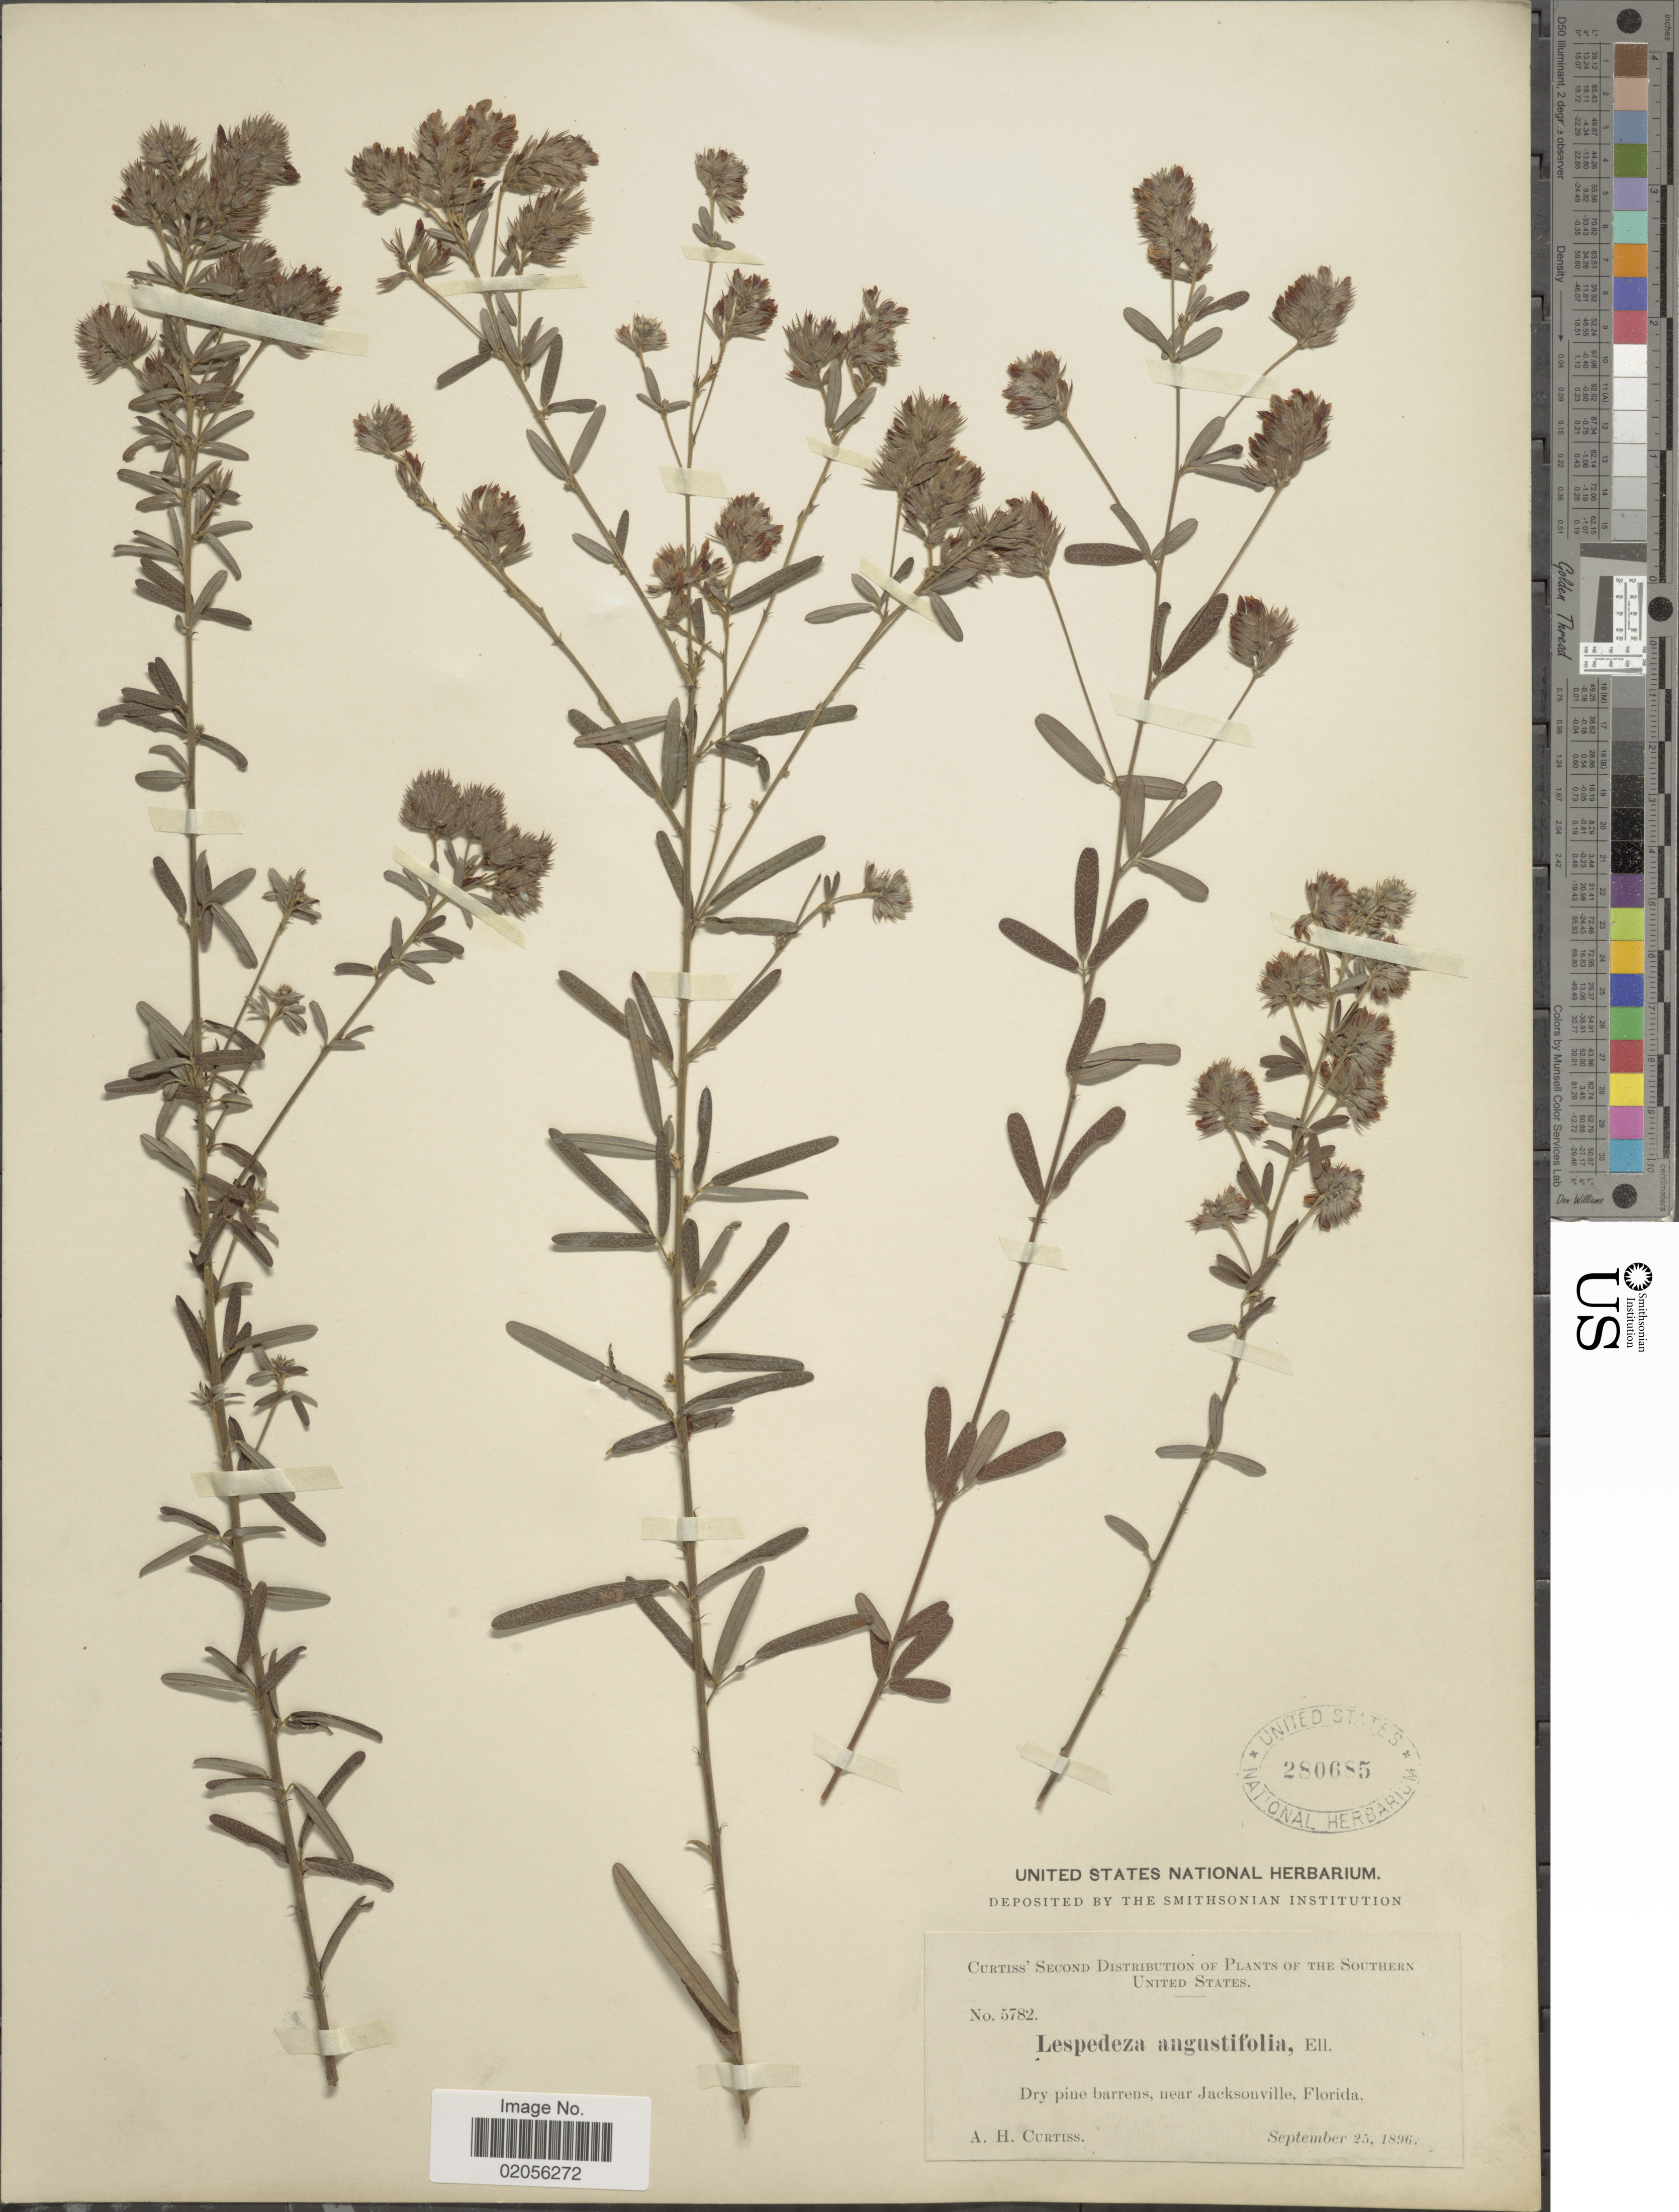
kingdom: Plantae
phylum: Tracheophyta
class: Magnoliopsida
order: Fabales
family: Fabaceae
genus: Lespedeza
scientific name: Lespedeza angustifolia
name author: (Pursh) Elliott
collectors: A. H. Curtiss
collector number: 5782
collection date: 1896-09-25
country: United States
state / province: Florida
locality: Southern United States. near Jacksonville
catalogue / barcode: US 280685